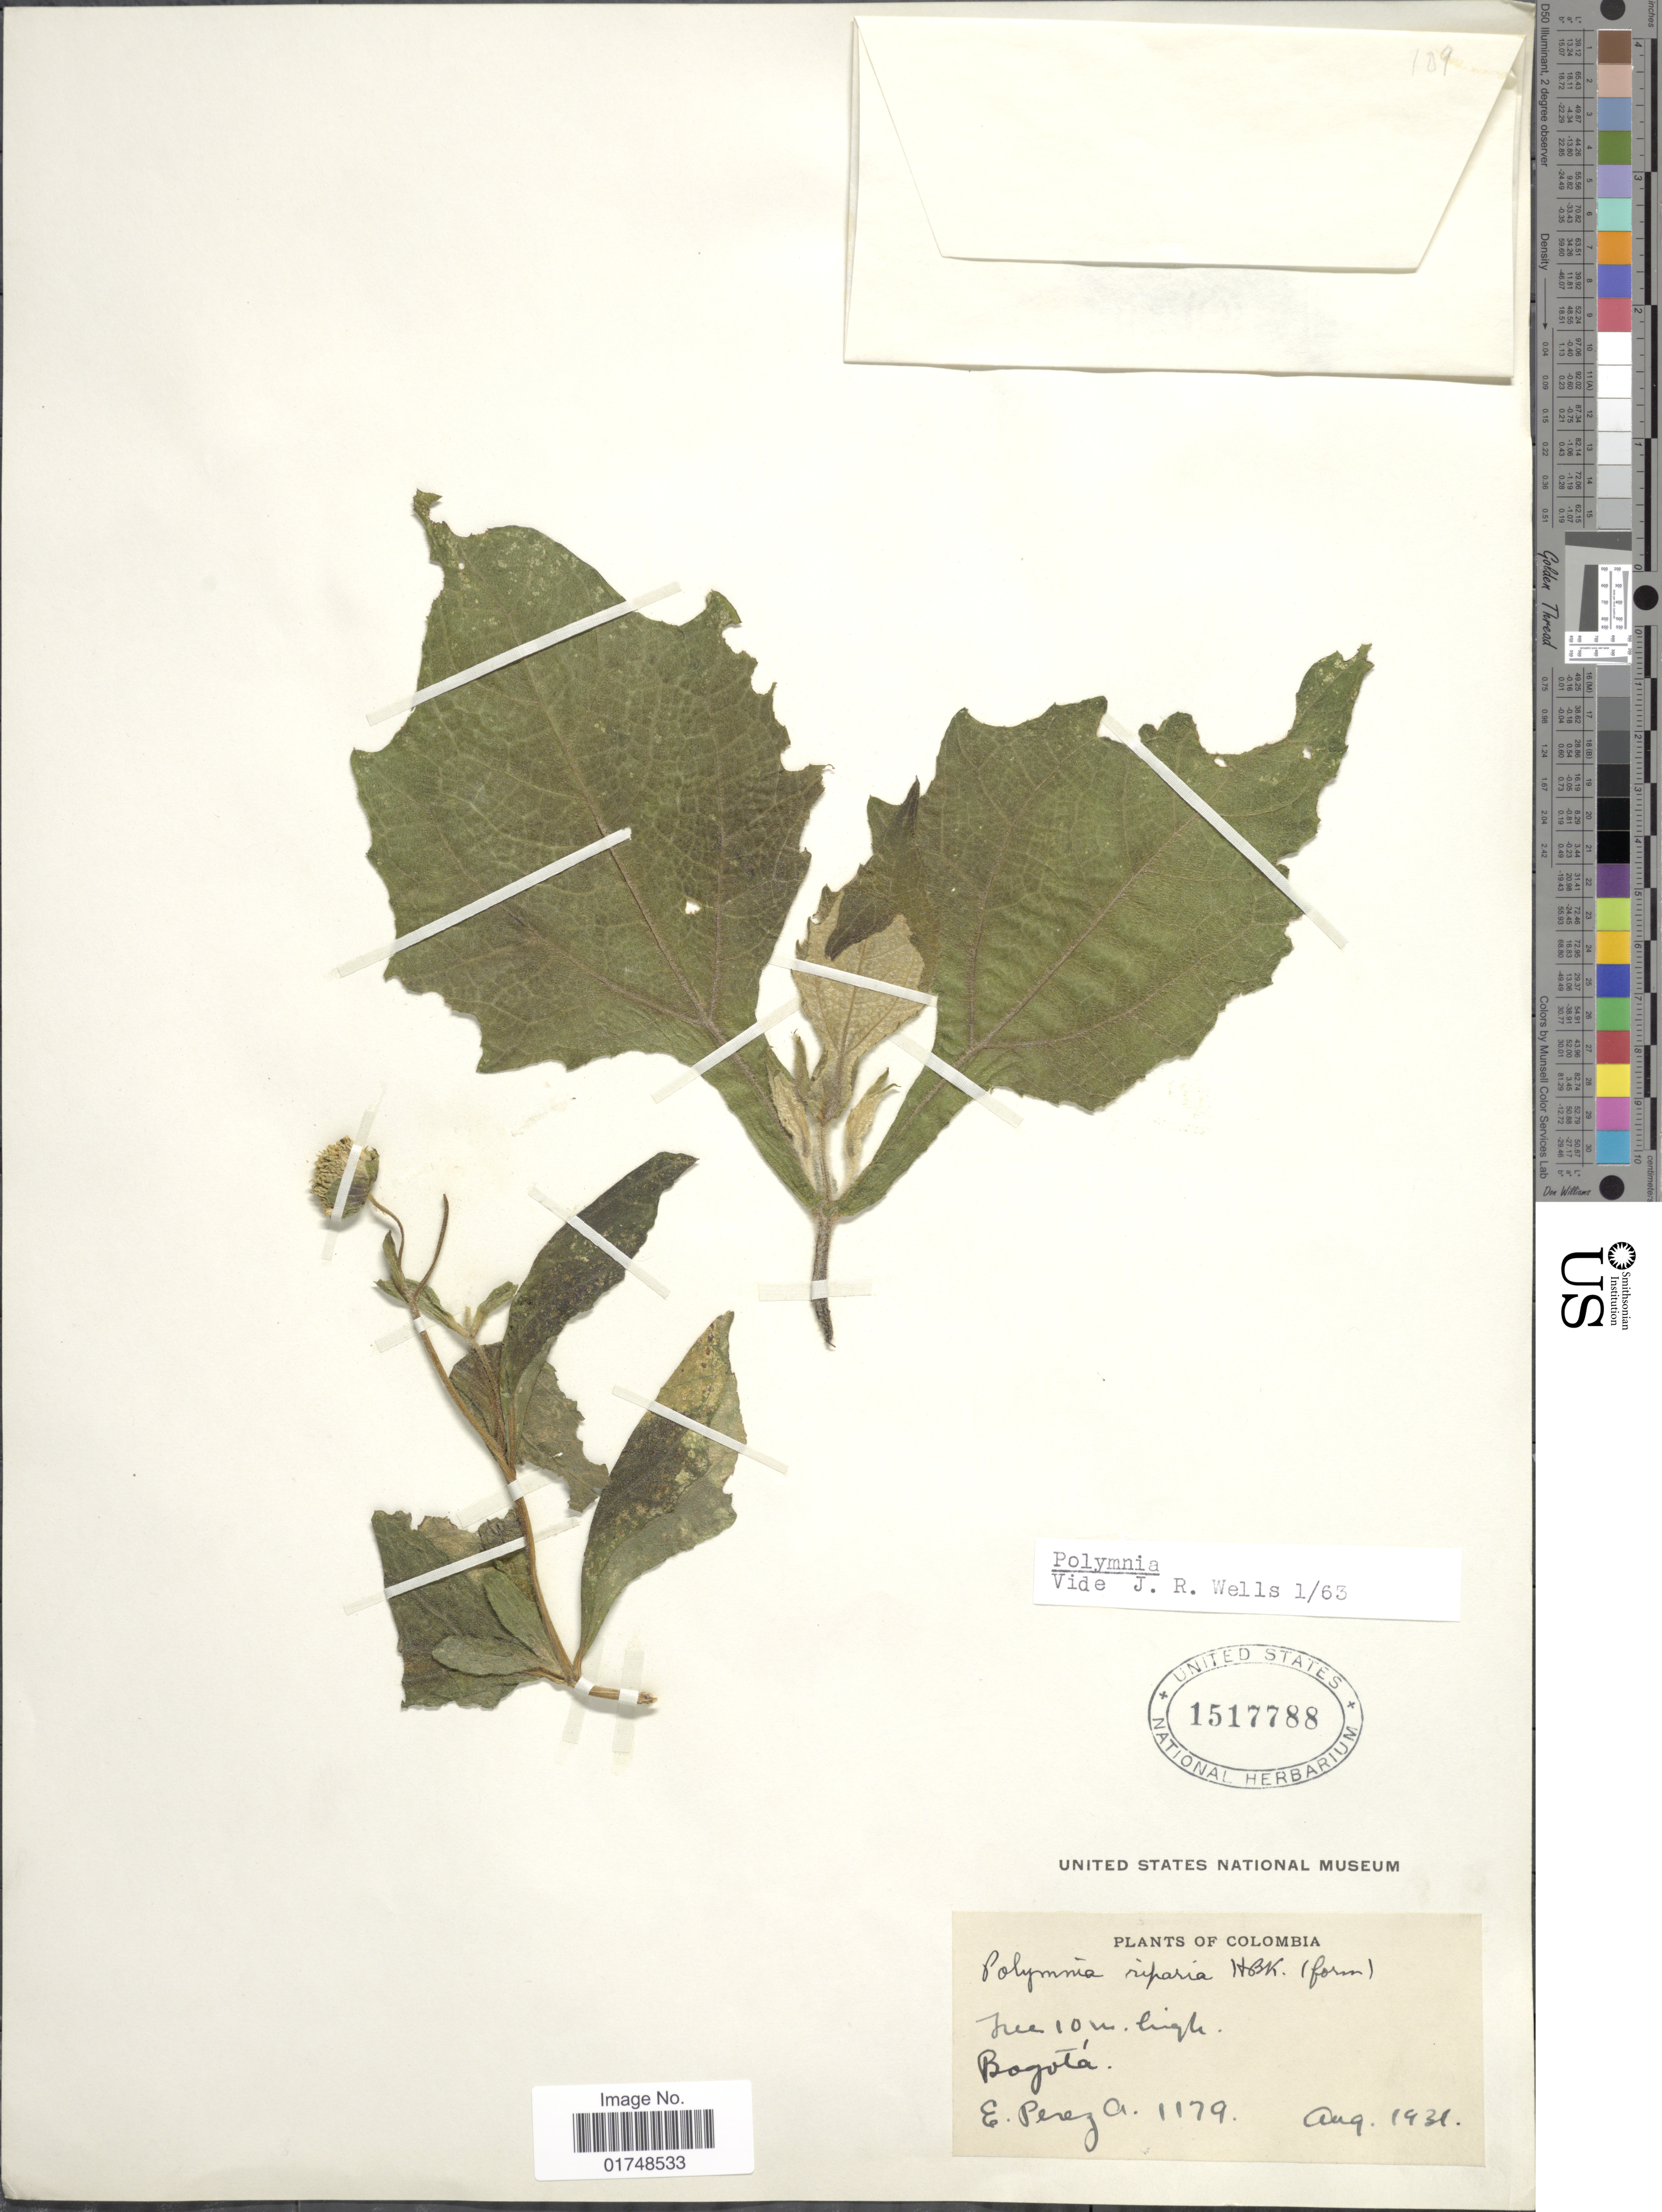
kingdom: Plantae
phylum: Tracheophyta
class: Magnoliopsida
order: Asterales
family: Asteraceae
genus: Smallanthus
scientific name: Smallanthus riparius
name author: (Kunth) H. Rob.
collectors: E. Pérez Arbeláez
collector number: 1179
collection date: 1931-08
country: Colombia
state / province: Bogota D.C.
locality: Bogota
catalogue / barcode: US 1517788